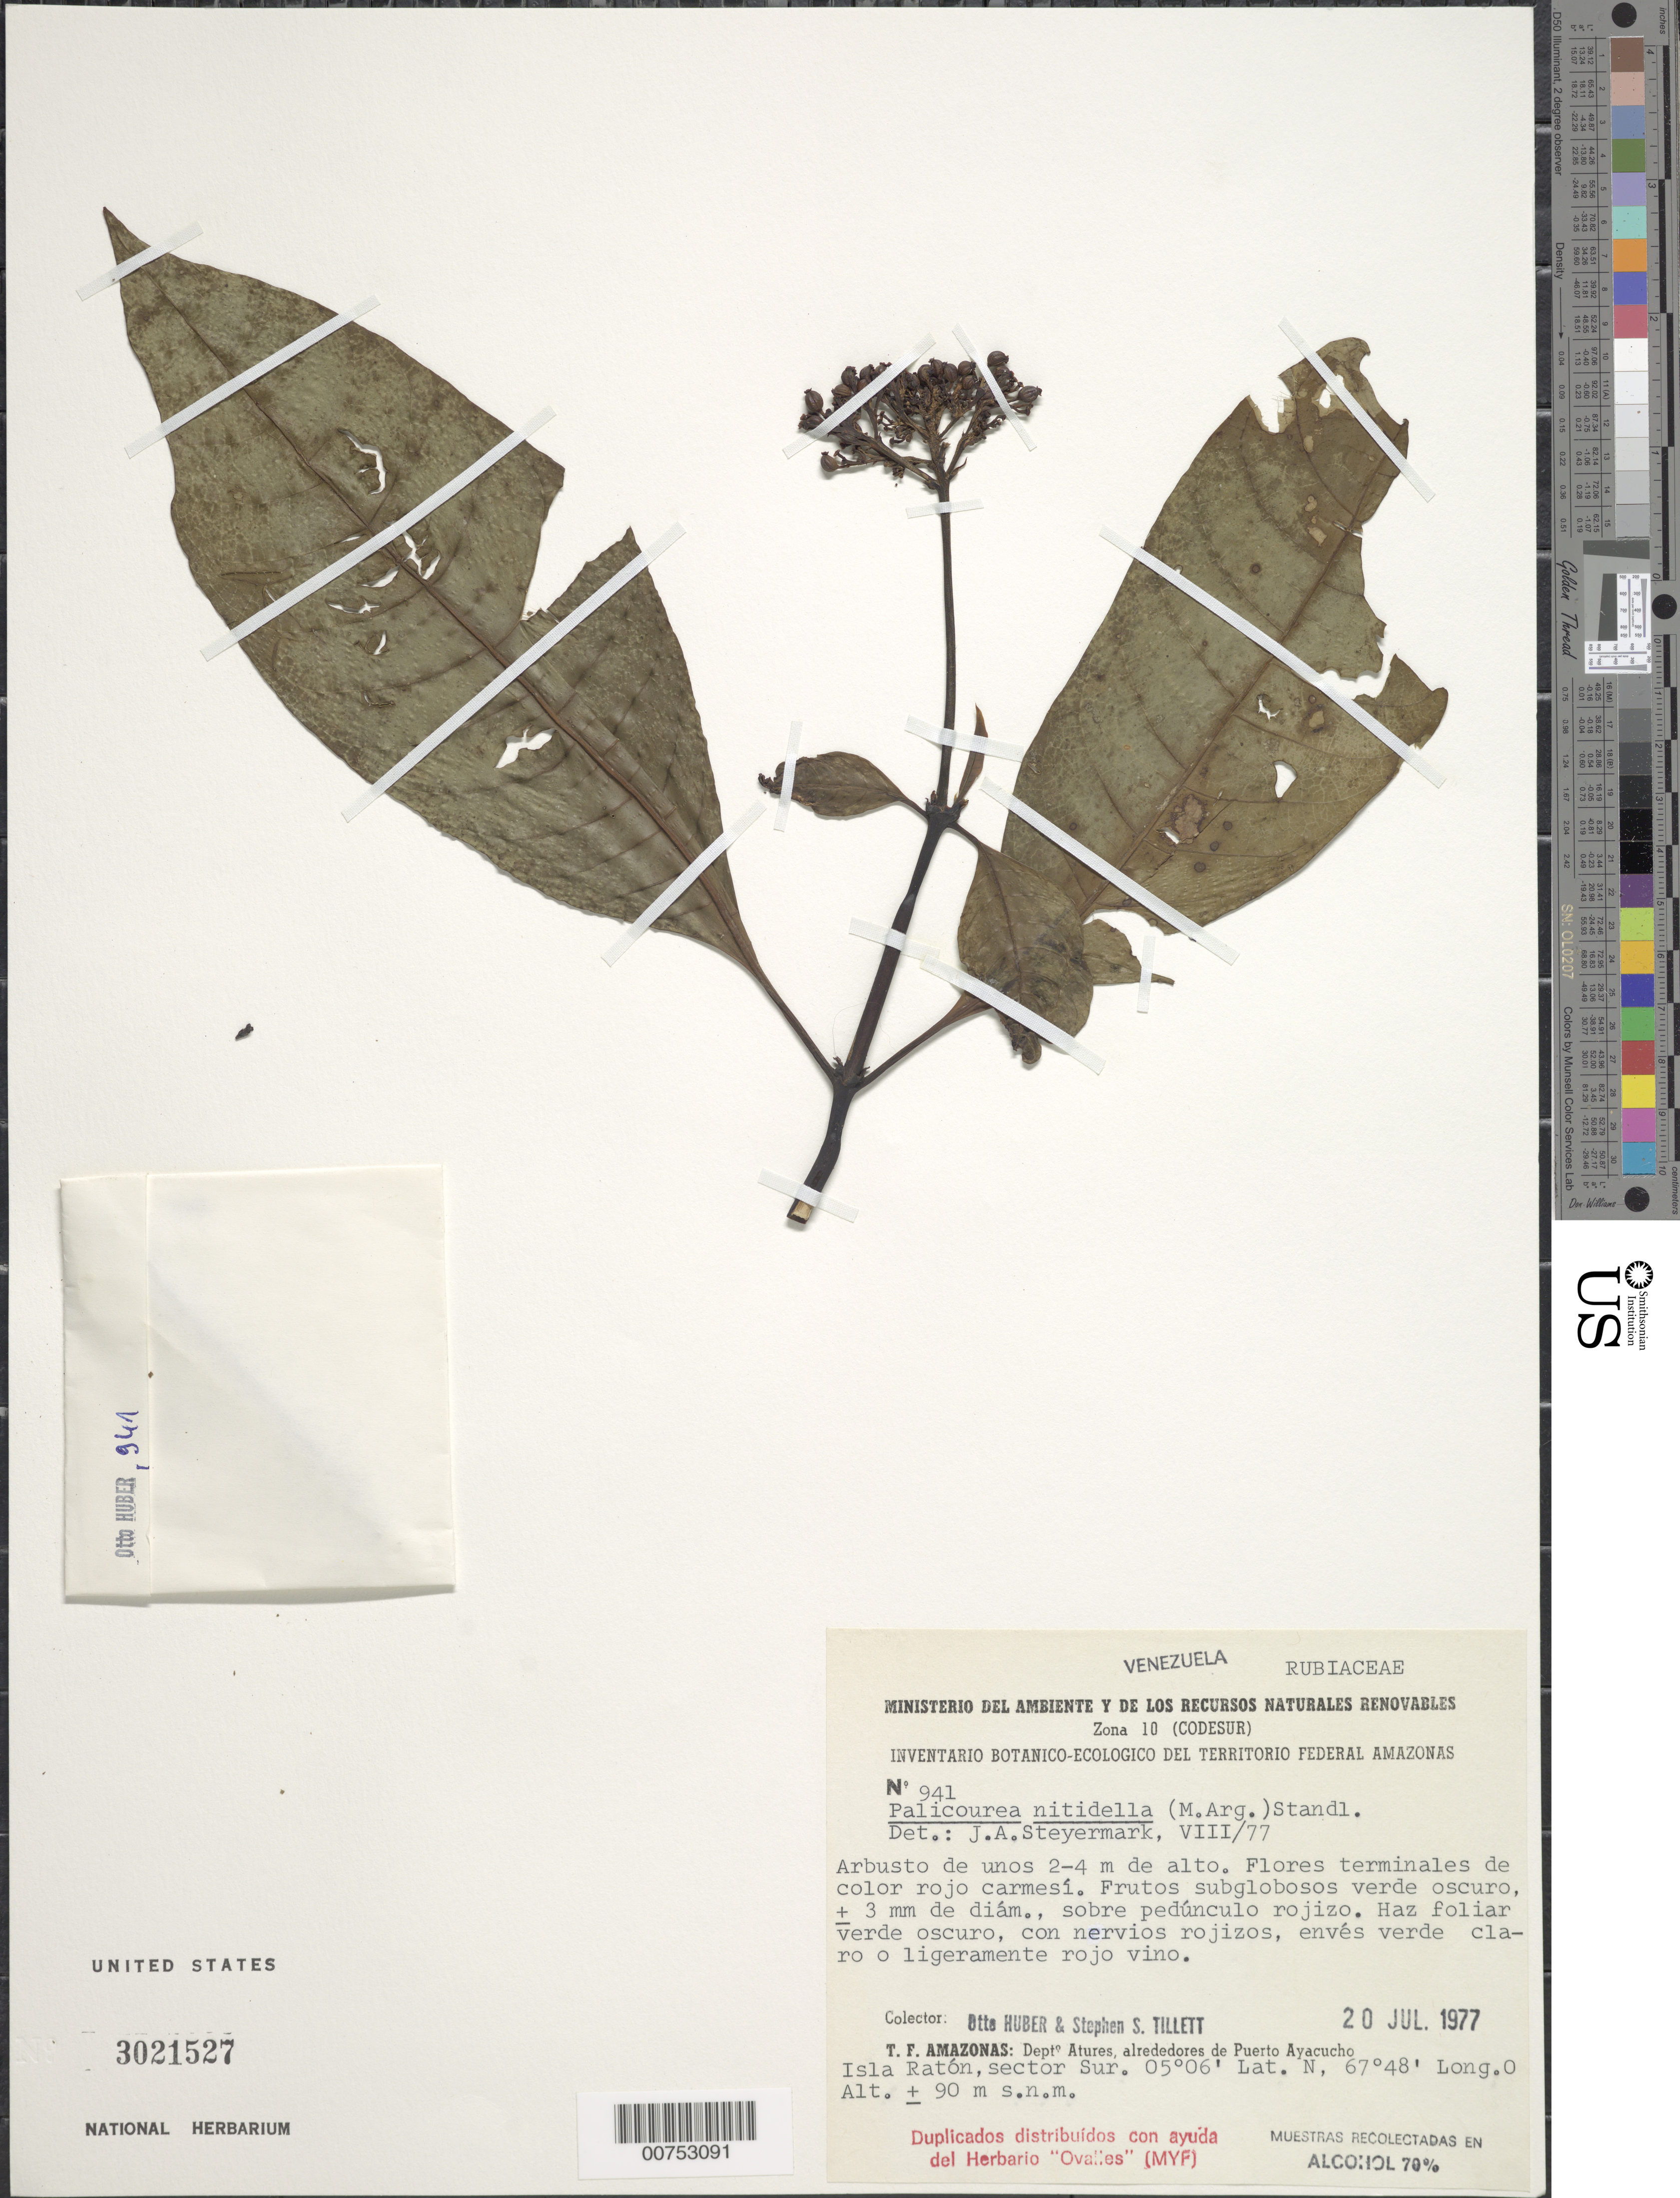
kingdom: Plantae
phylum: Tracheophyta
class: Magnoliopsida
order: Gentianales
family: Rubiaceae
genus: Palicourea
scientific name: Palicourea nitidella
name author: (Müll. Arg.) Standl.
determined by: Steyermark, Julian A., (VEN)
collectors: O. Huber & S. S. Tillett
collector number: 941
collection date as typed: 20-Jul-77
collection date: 1977-07-20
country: Venezuela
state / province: Amazonas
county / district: Atures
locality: Puerto Ayacucho, Isla Raton, sector Sur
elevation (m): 90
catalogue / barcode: US 3021527